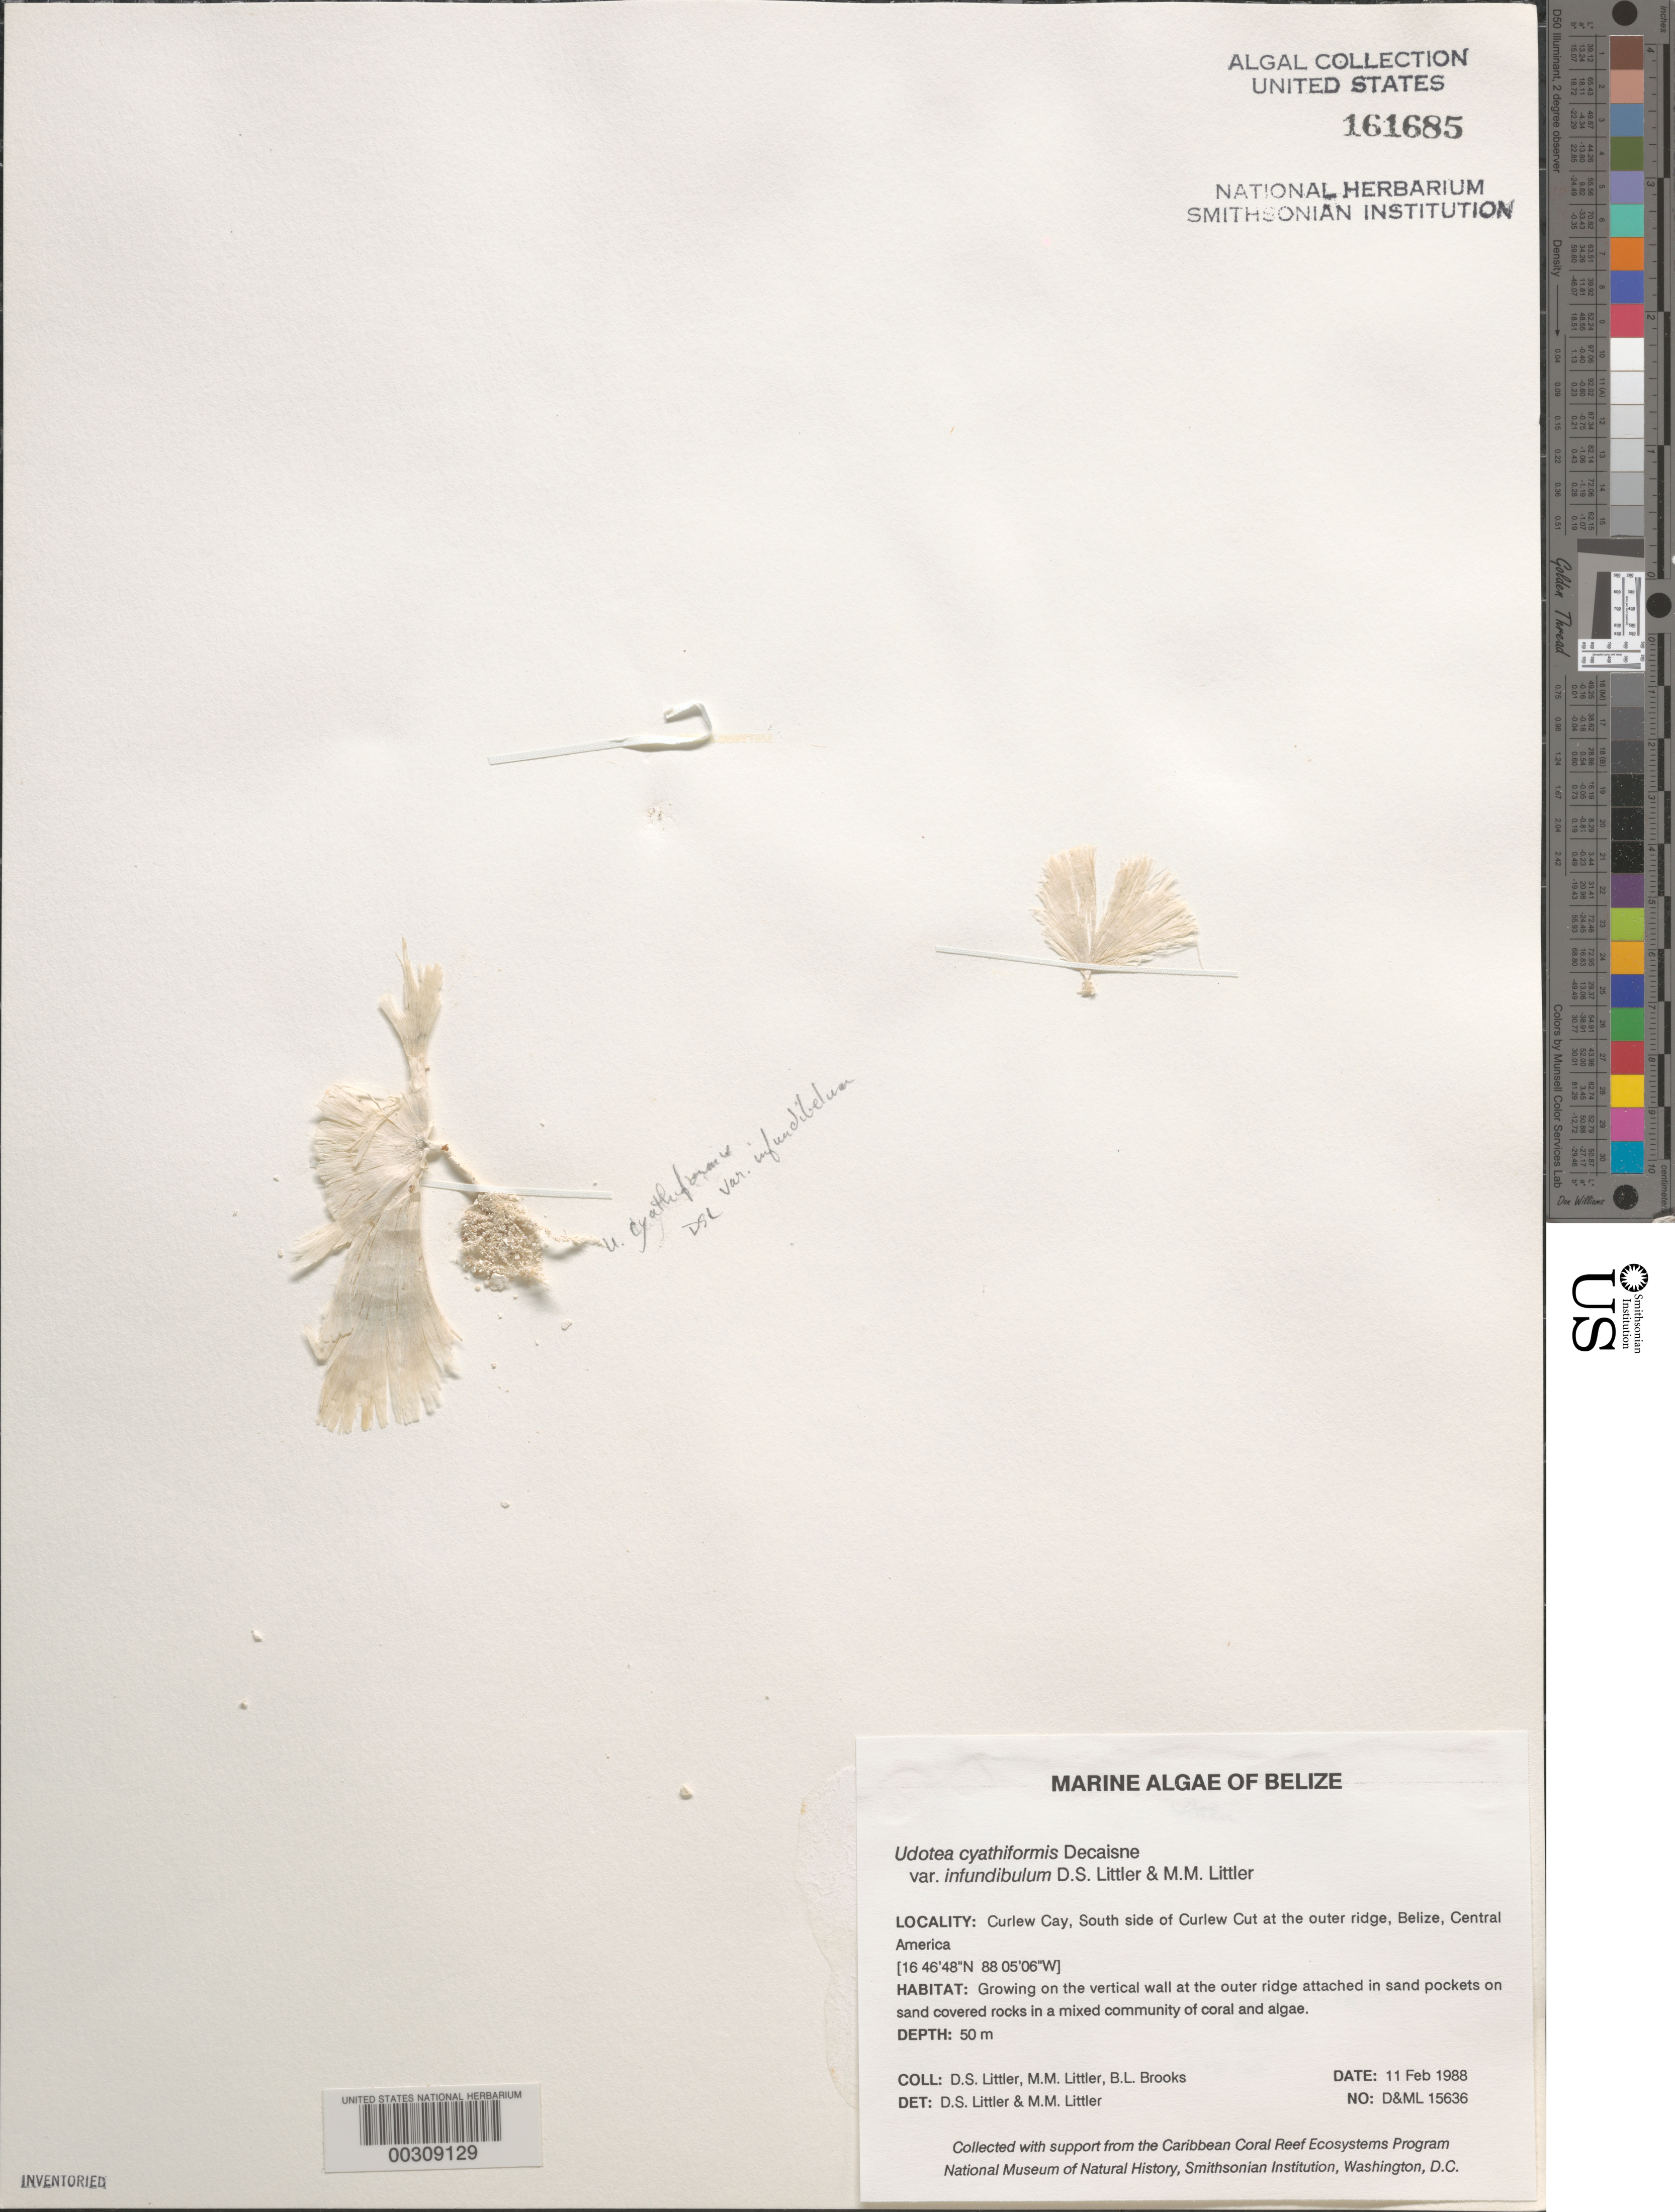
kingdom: Plantae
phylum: Chlorophyta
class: Ulvophyceae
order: Bryopsidales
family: Udoteaceae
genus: Udotea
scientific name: Udotea cyathiformis var. infundibulum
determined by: Littler, D. S.; Littler, M. M.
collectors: D. S. Littler, M. M. Littler & B. Brooks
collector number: D&ML 15636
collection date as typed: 11 Feb 1988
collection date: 1988-02-11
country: Belize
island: Curlew Cay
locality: South side of Curlew Cut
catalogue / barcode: US 161685